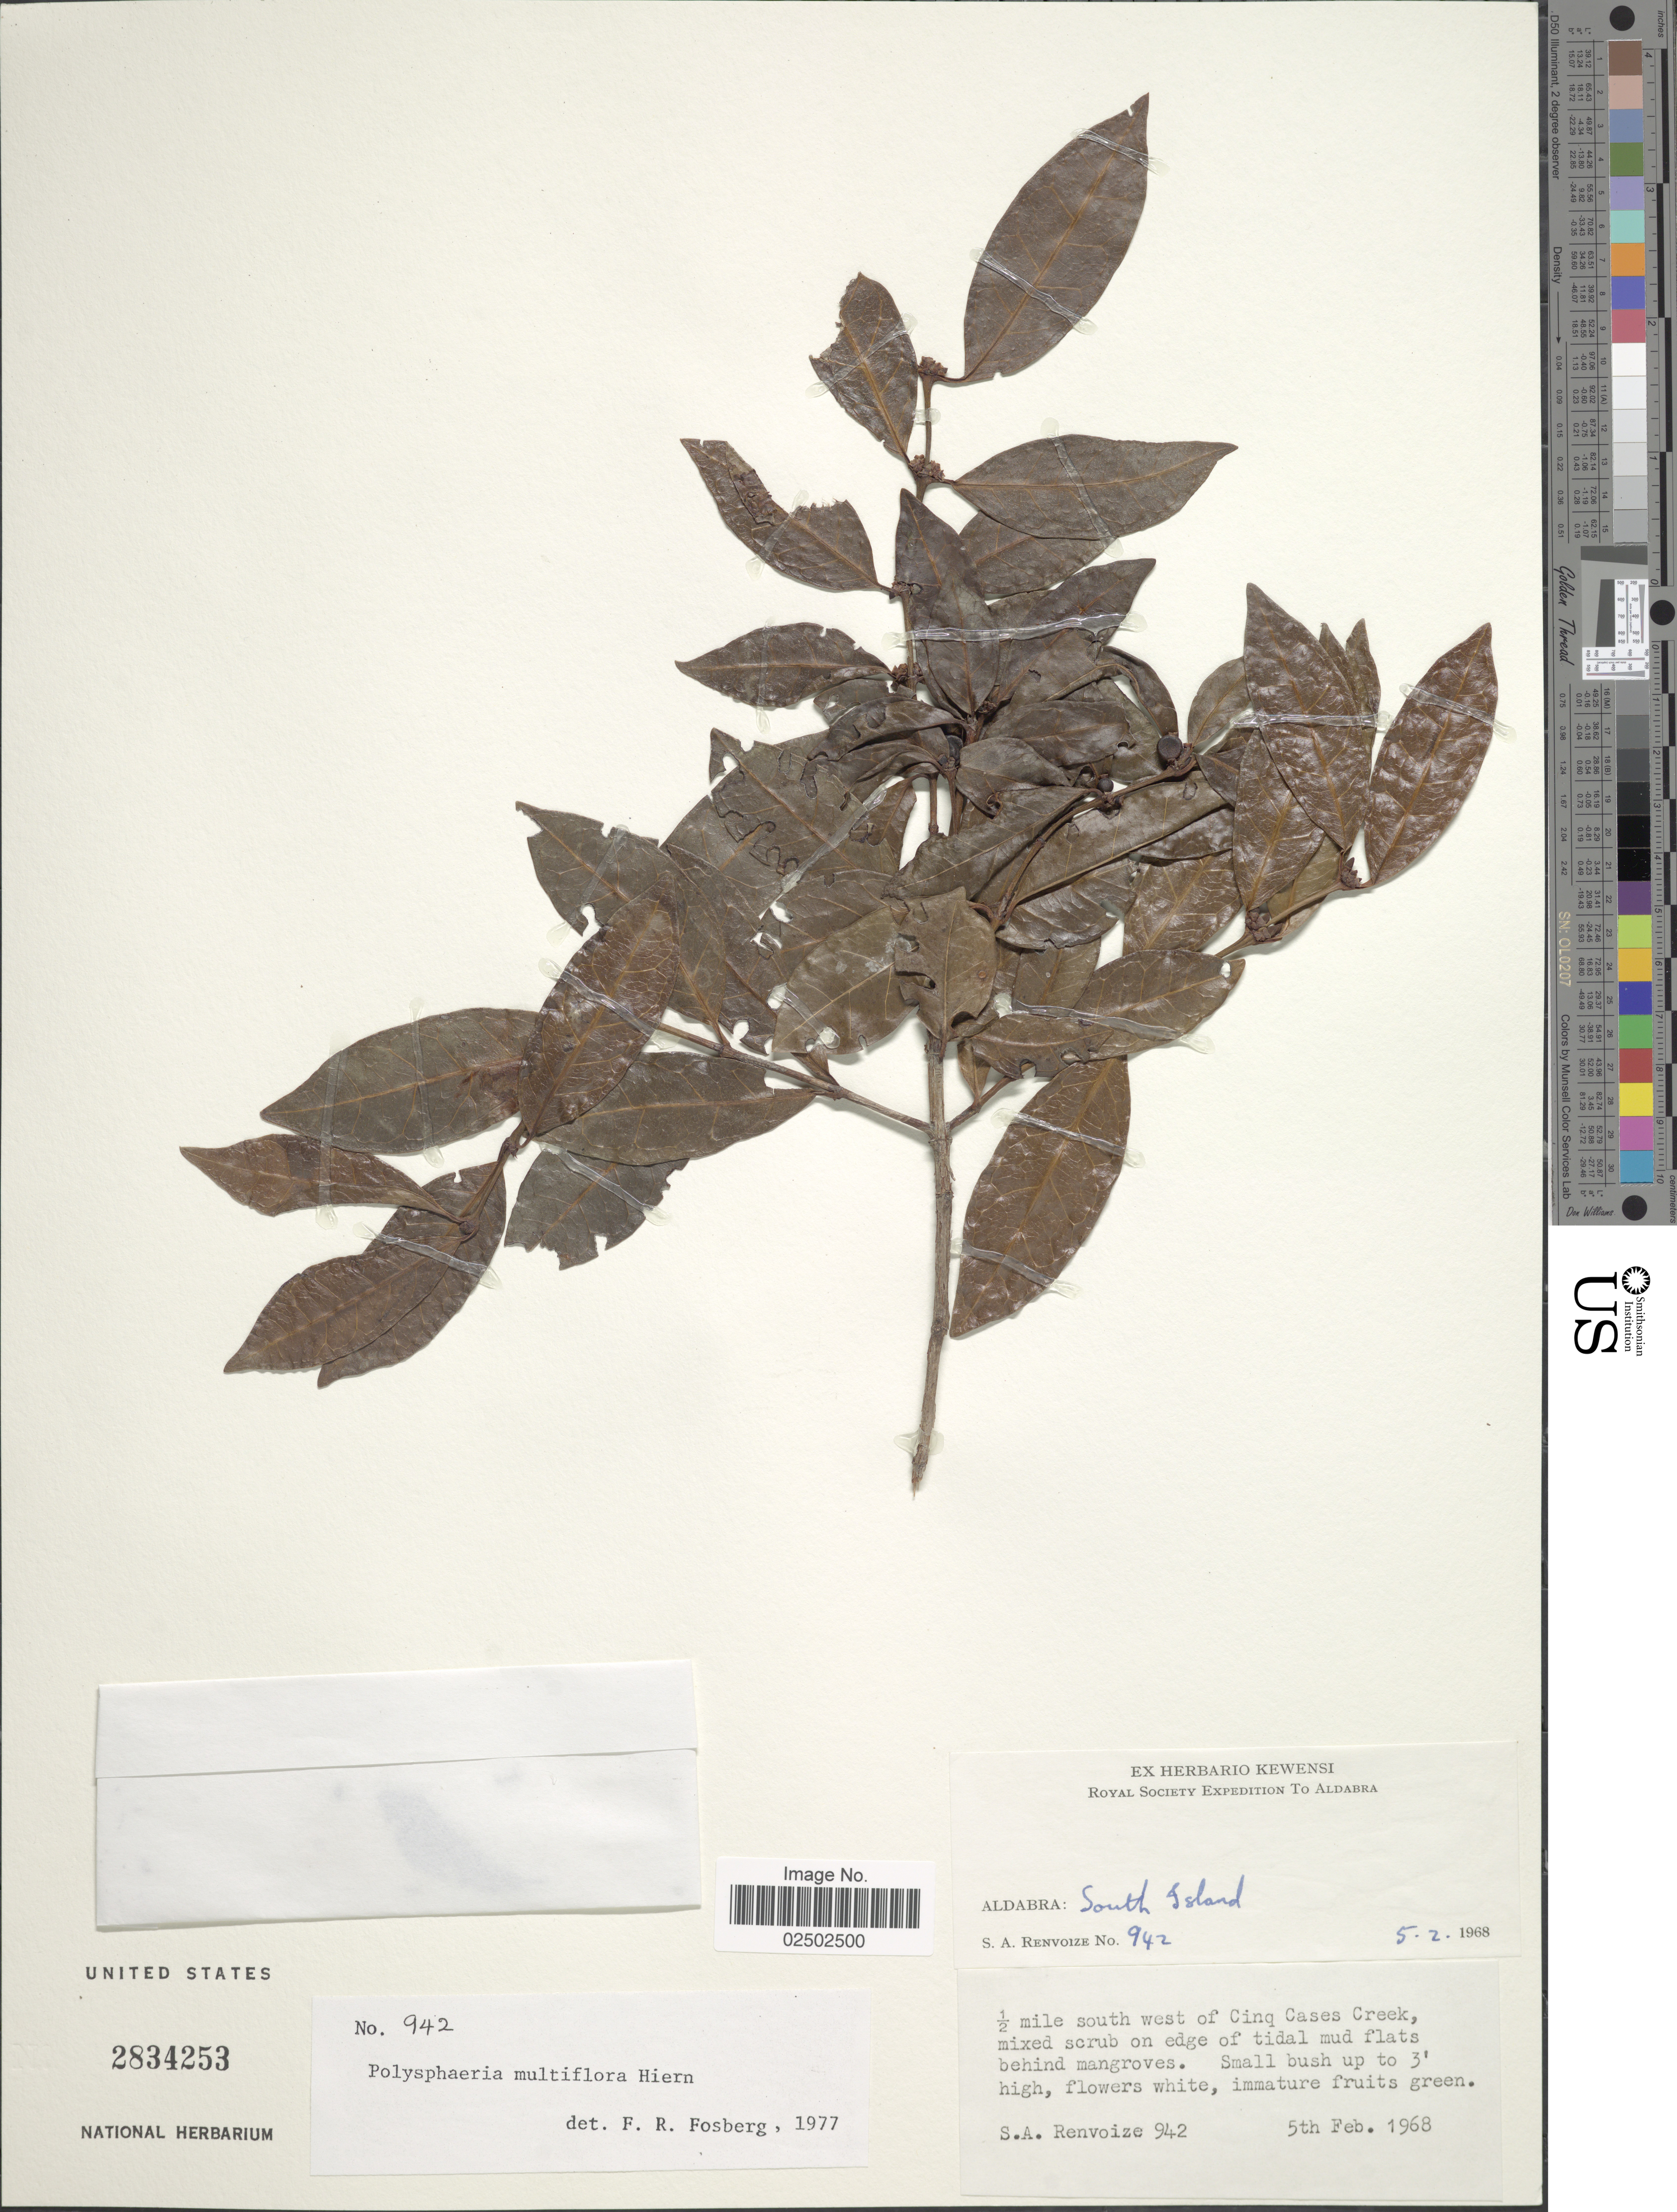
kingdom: Plantae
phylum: Tracheophyta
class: Magnoliopsida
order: Gentianales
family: Rubiaceae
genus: Polysphaeria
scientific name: Polysphaeria multiflora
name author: Hiern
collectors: S. A. Renvoize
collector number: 942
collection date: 1968-02-05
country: Seychelles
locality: Aldabra: South Island. 1/2 mile south west of Cinq Cases Creek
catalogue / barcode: US 2834253